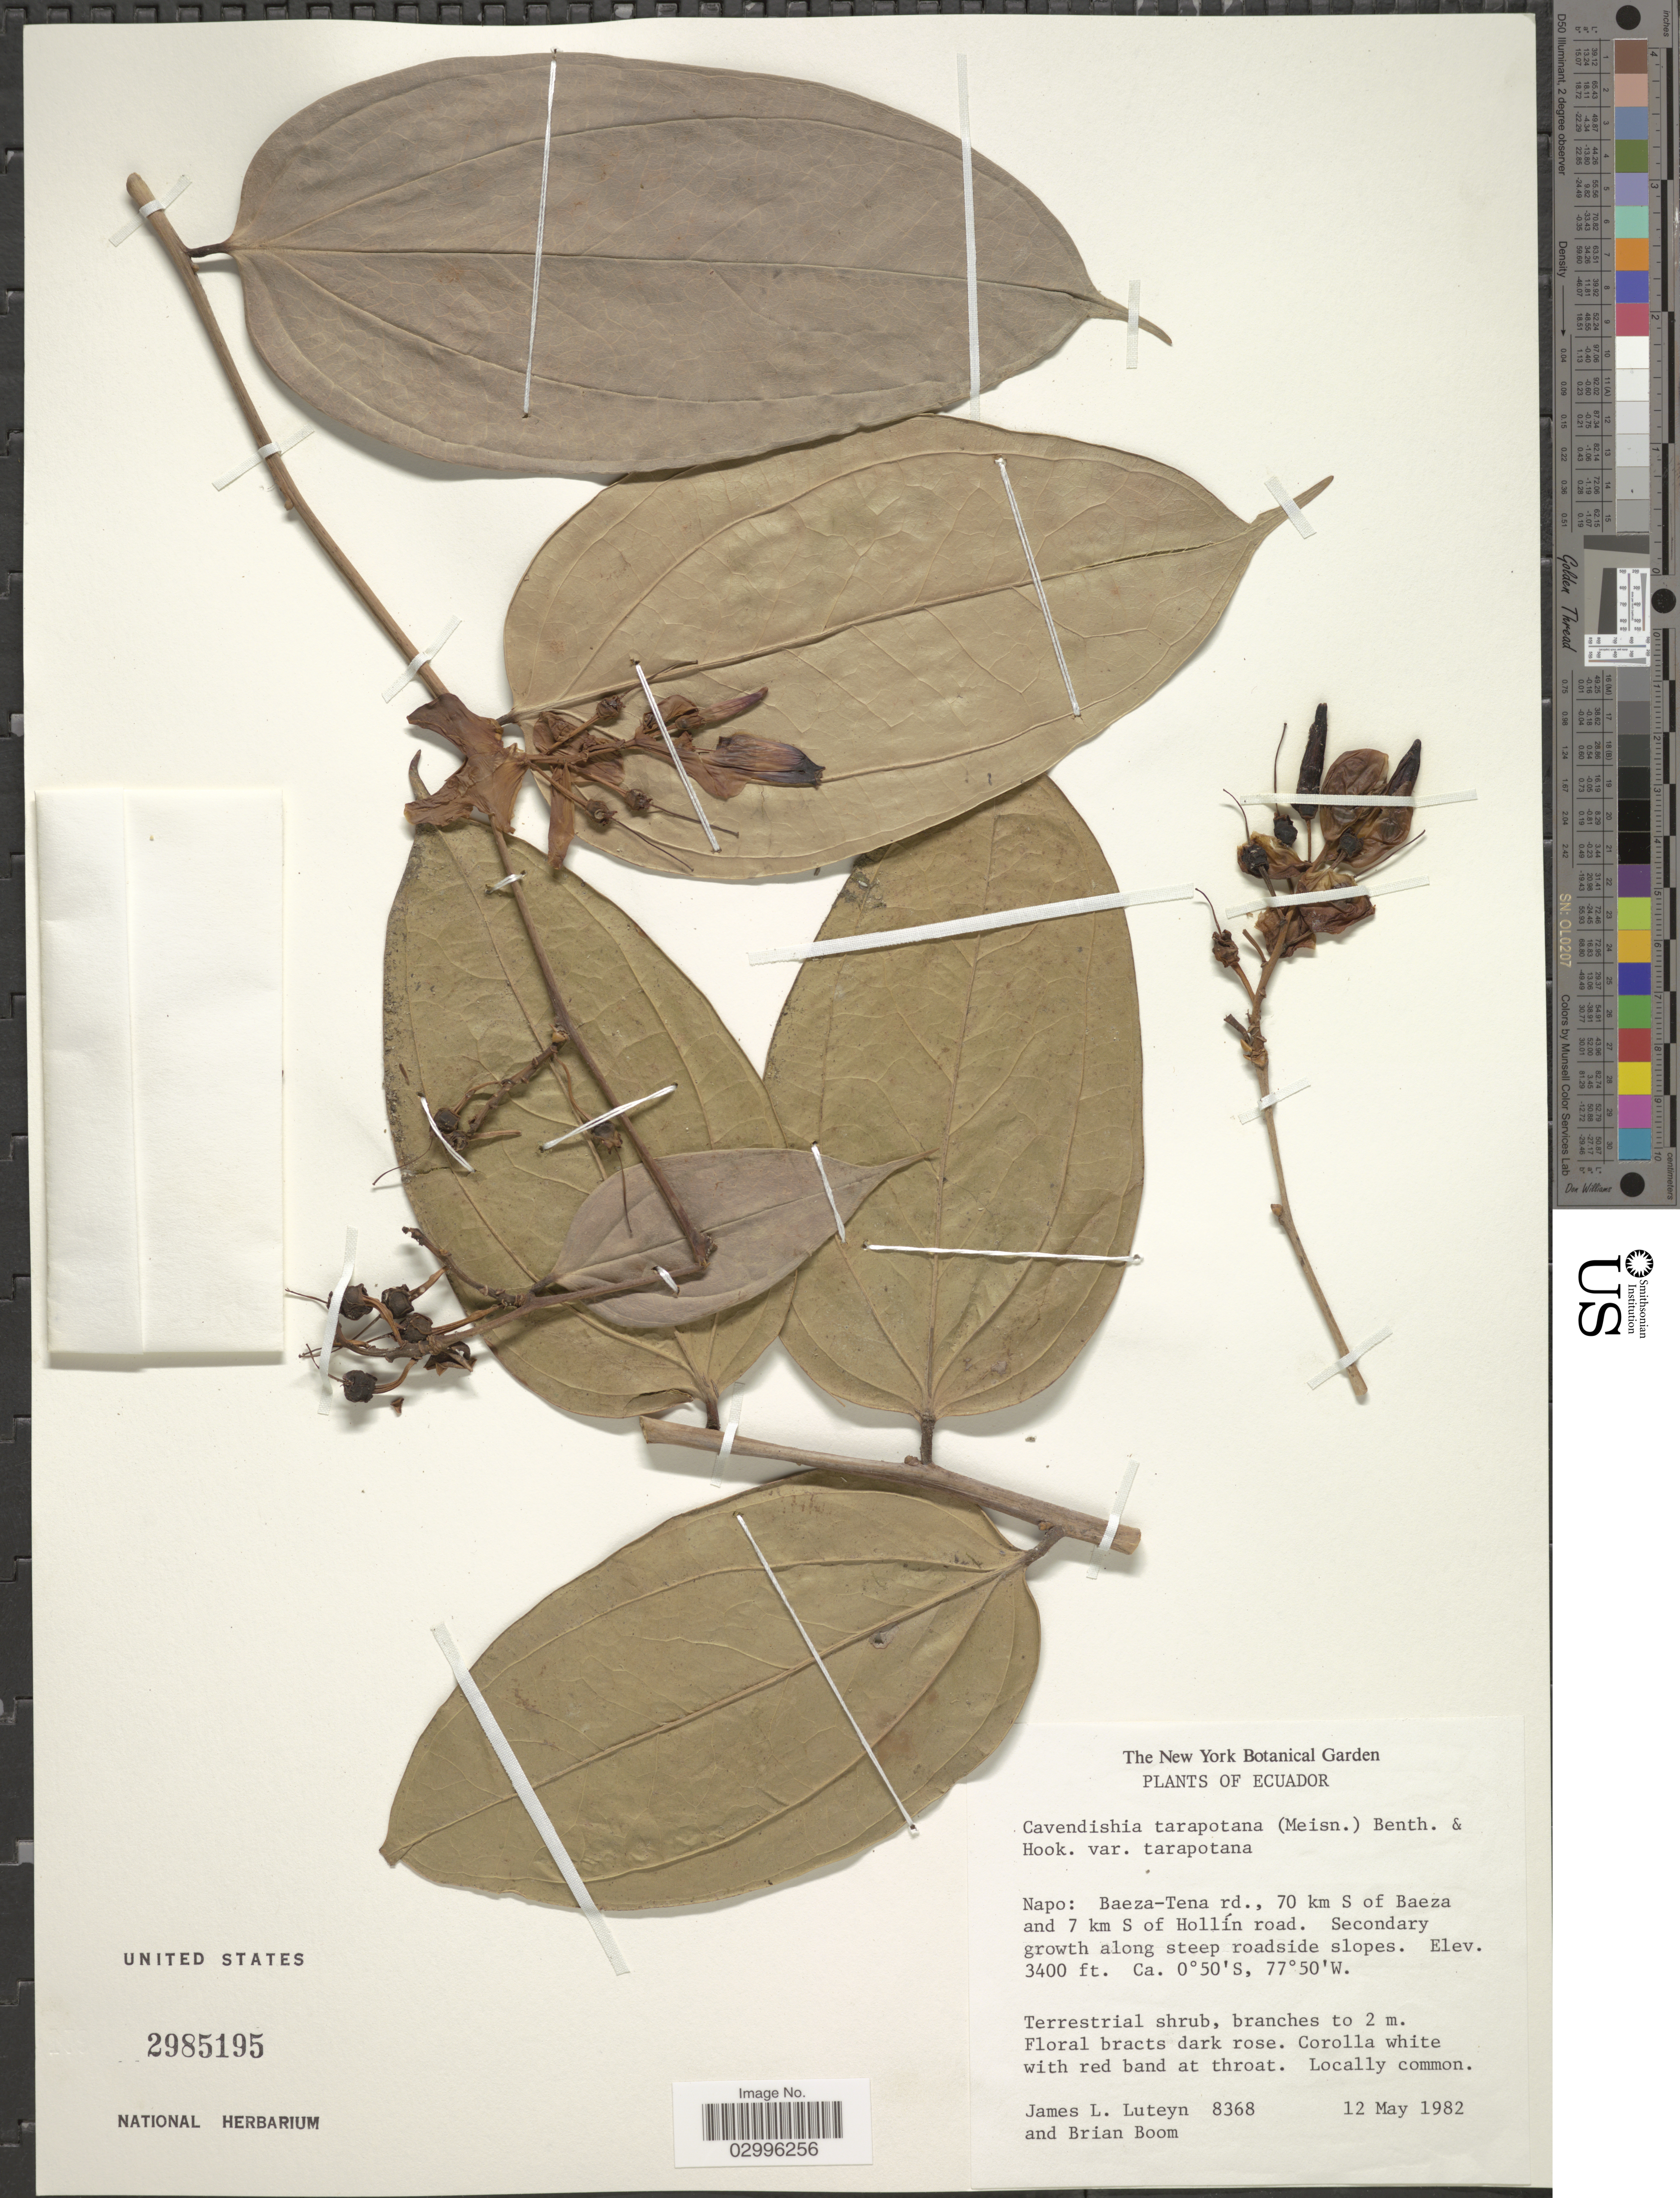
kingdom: Plantae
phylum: Tracheophyta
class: Magnoliopsida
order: Ericales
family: Ericaceae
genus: Cavendishia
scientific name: Cavendishia tarapotana var. tarapotana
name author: (Meisn.) Benth. & Hook.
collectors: J. L. Luteyn & B. M. Boom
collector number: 8368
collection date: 1982-05-12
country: Ecuador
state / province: Napo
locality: Baeza-Tena rd., 70 km S of Baeza and 7 km S of Hollín road.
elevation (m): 1036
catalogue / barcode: US 2985195